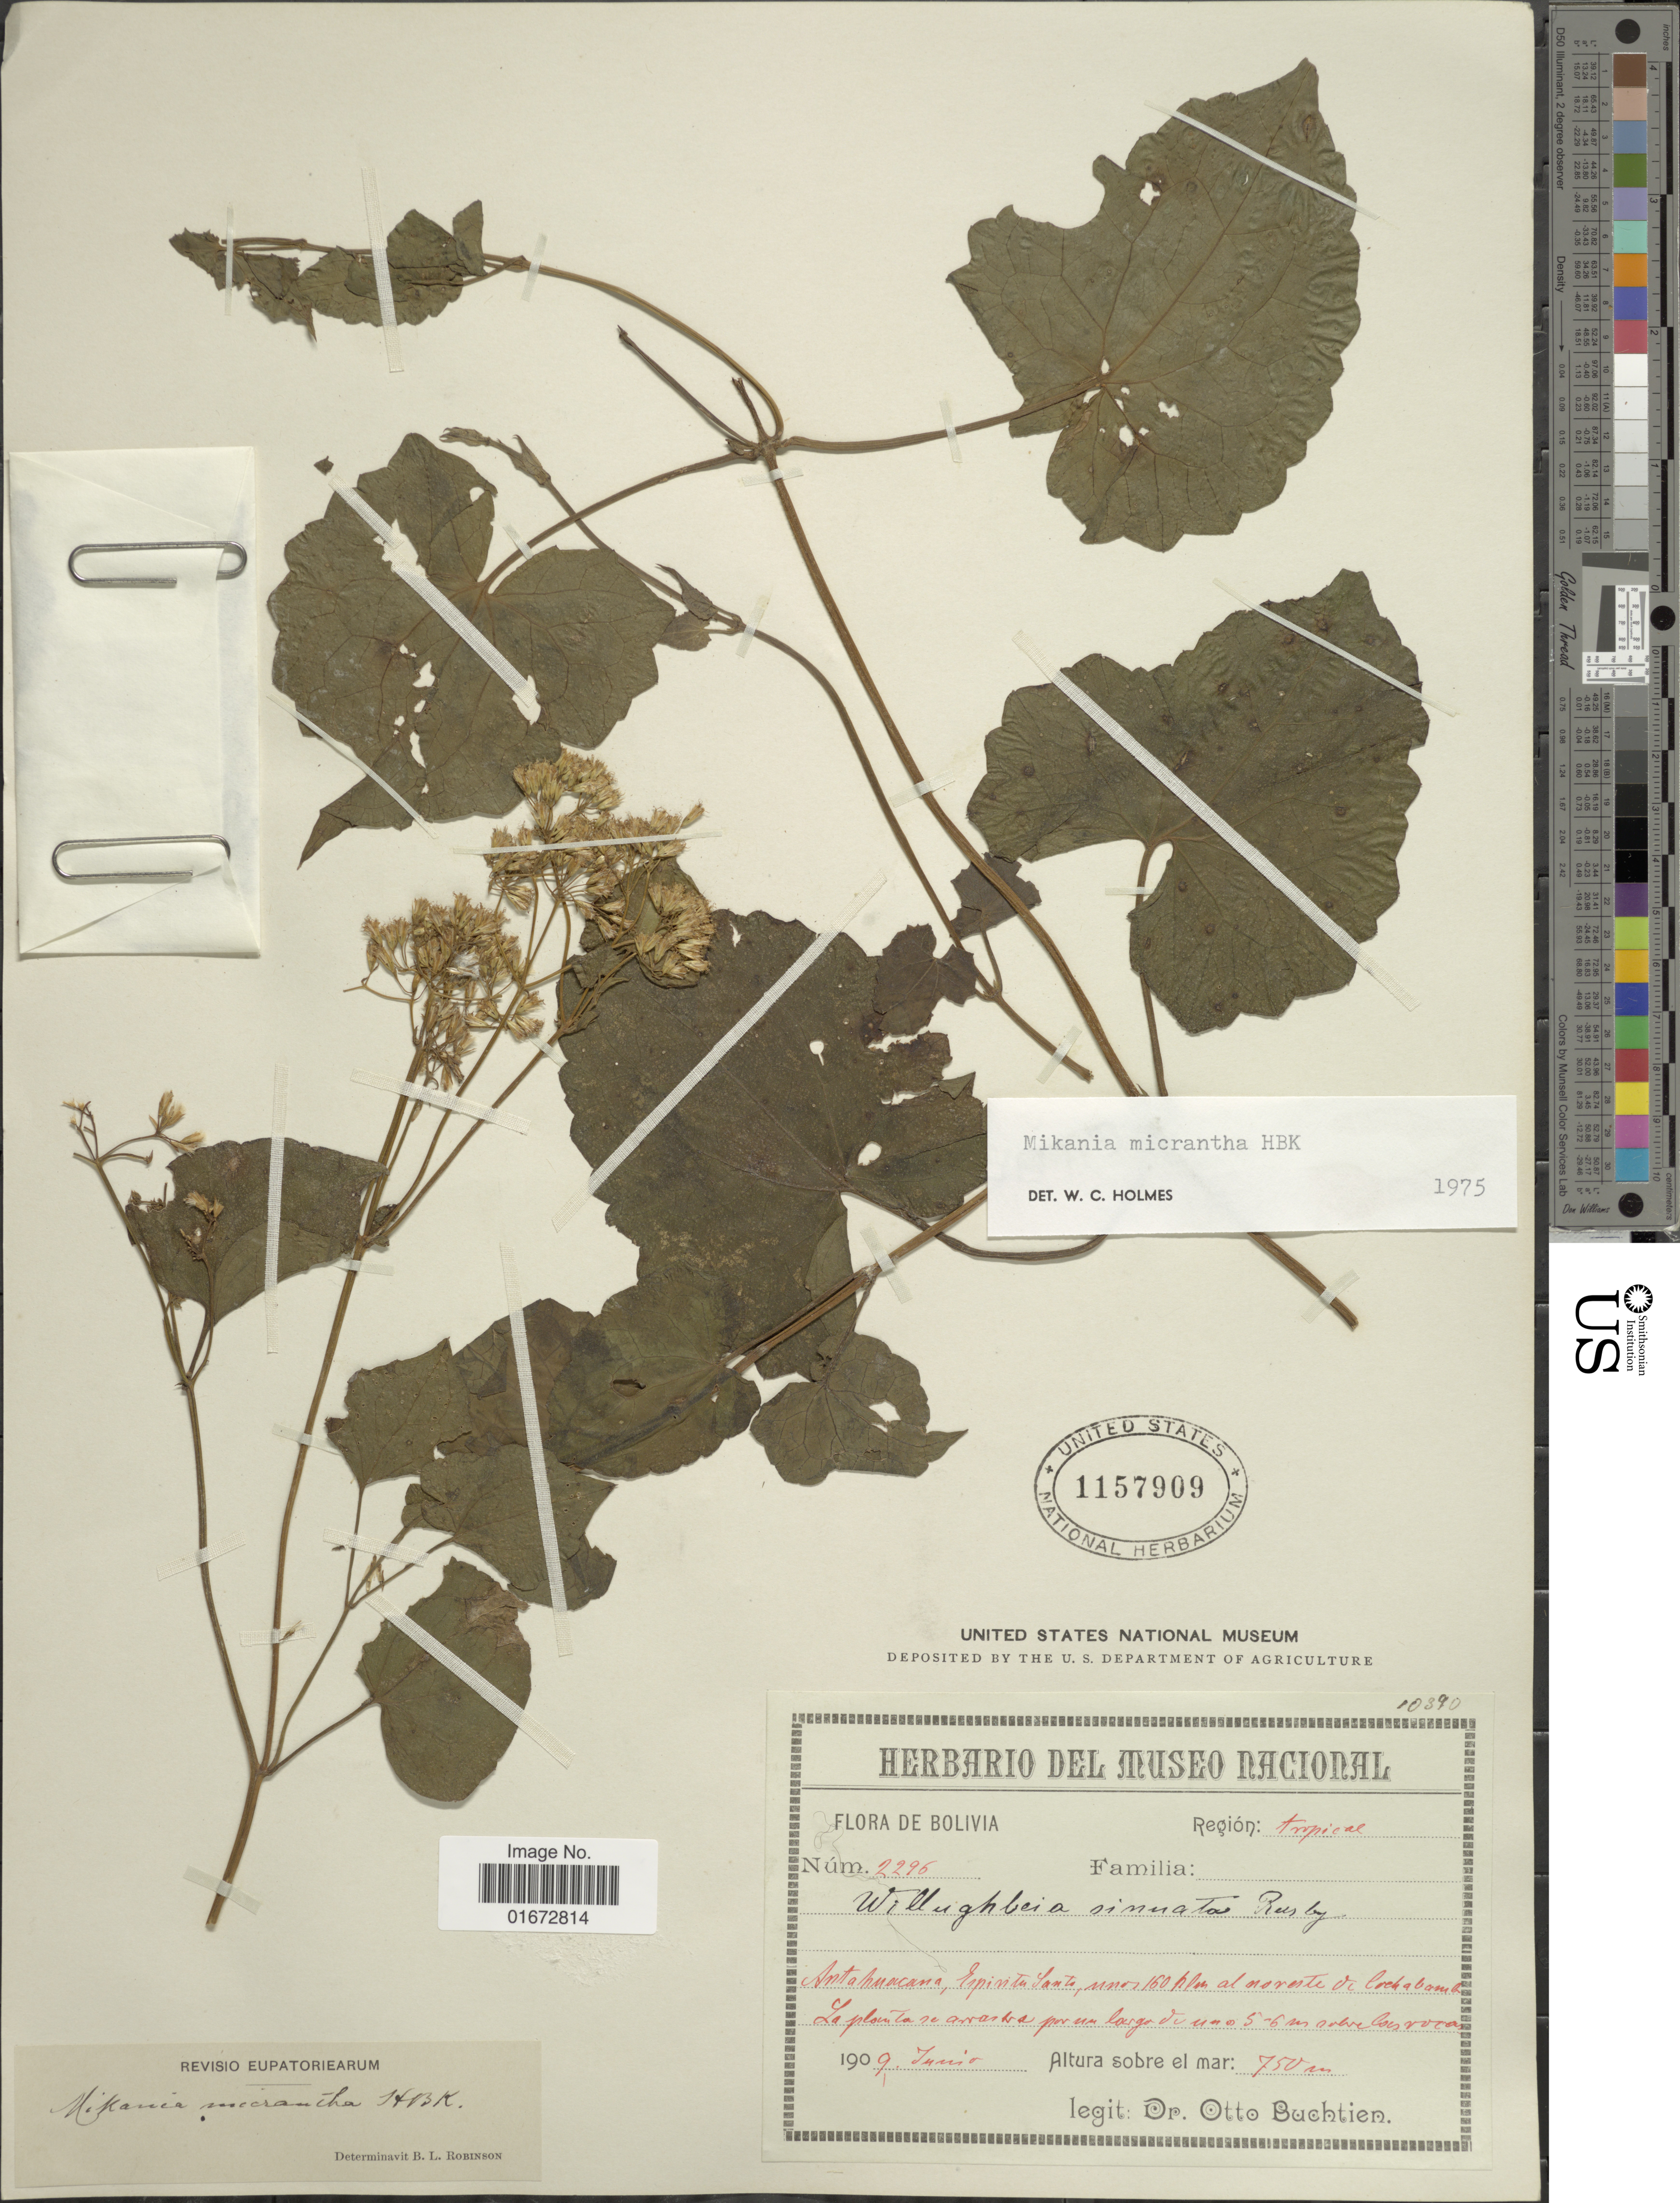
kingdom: Plantae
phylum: Tracheophyta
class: Magnoliopsida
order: Asterales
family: Asteraceae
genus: Mikania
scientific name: Mikania micrantha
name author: Kunth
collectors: O. Buchtien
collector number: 2296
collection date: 1909-06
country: Bolivia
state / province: Cochabamba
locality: Región: tropical. Antahucana, Espiritu Santa, unos 160 klm al noreste de Cochabamba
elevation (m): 750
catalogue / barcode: US 1157909